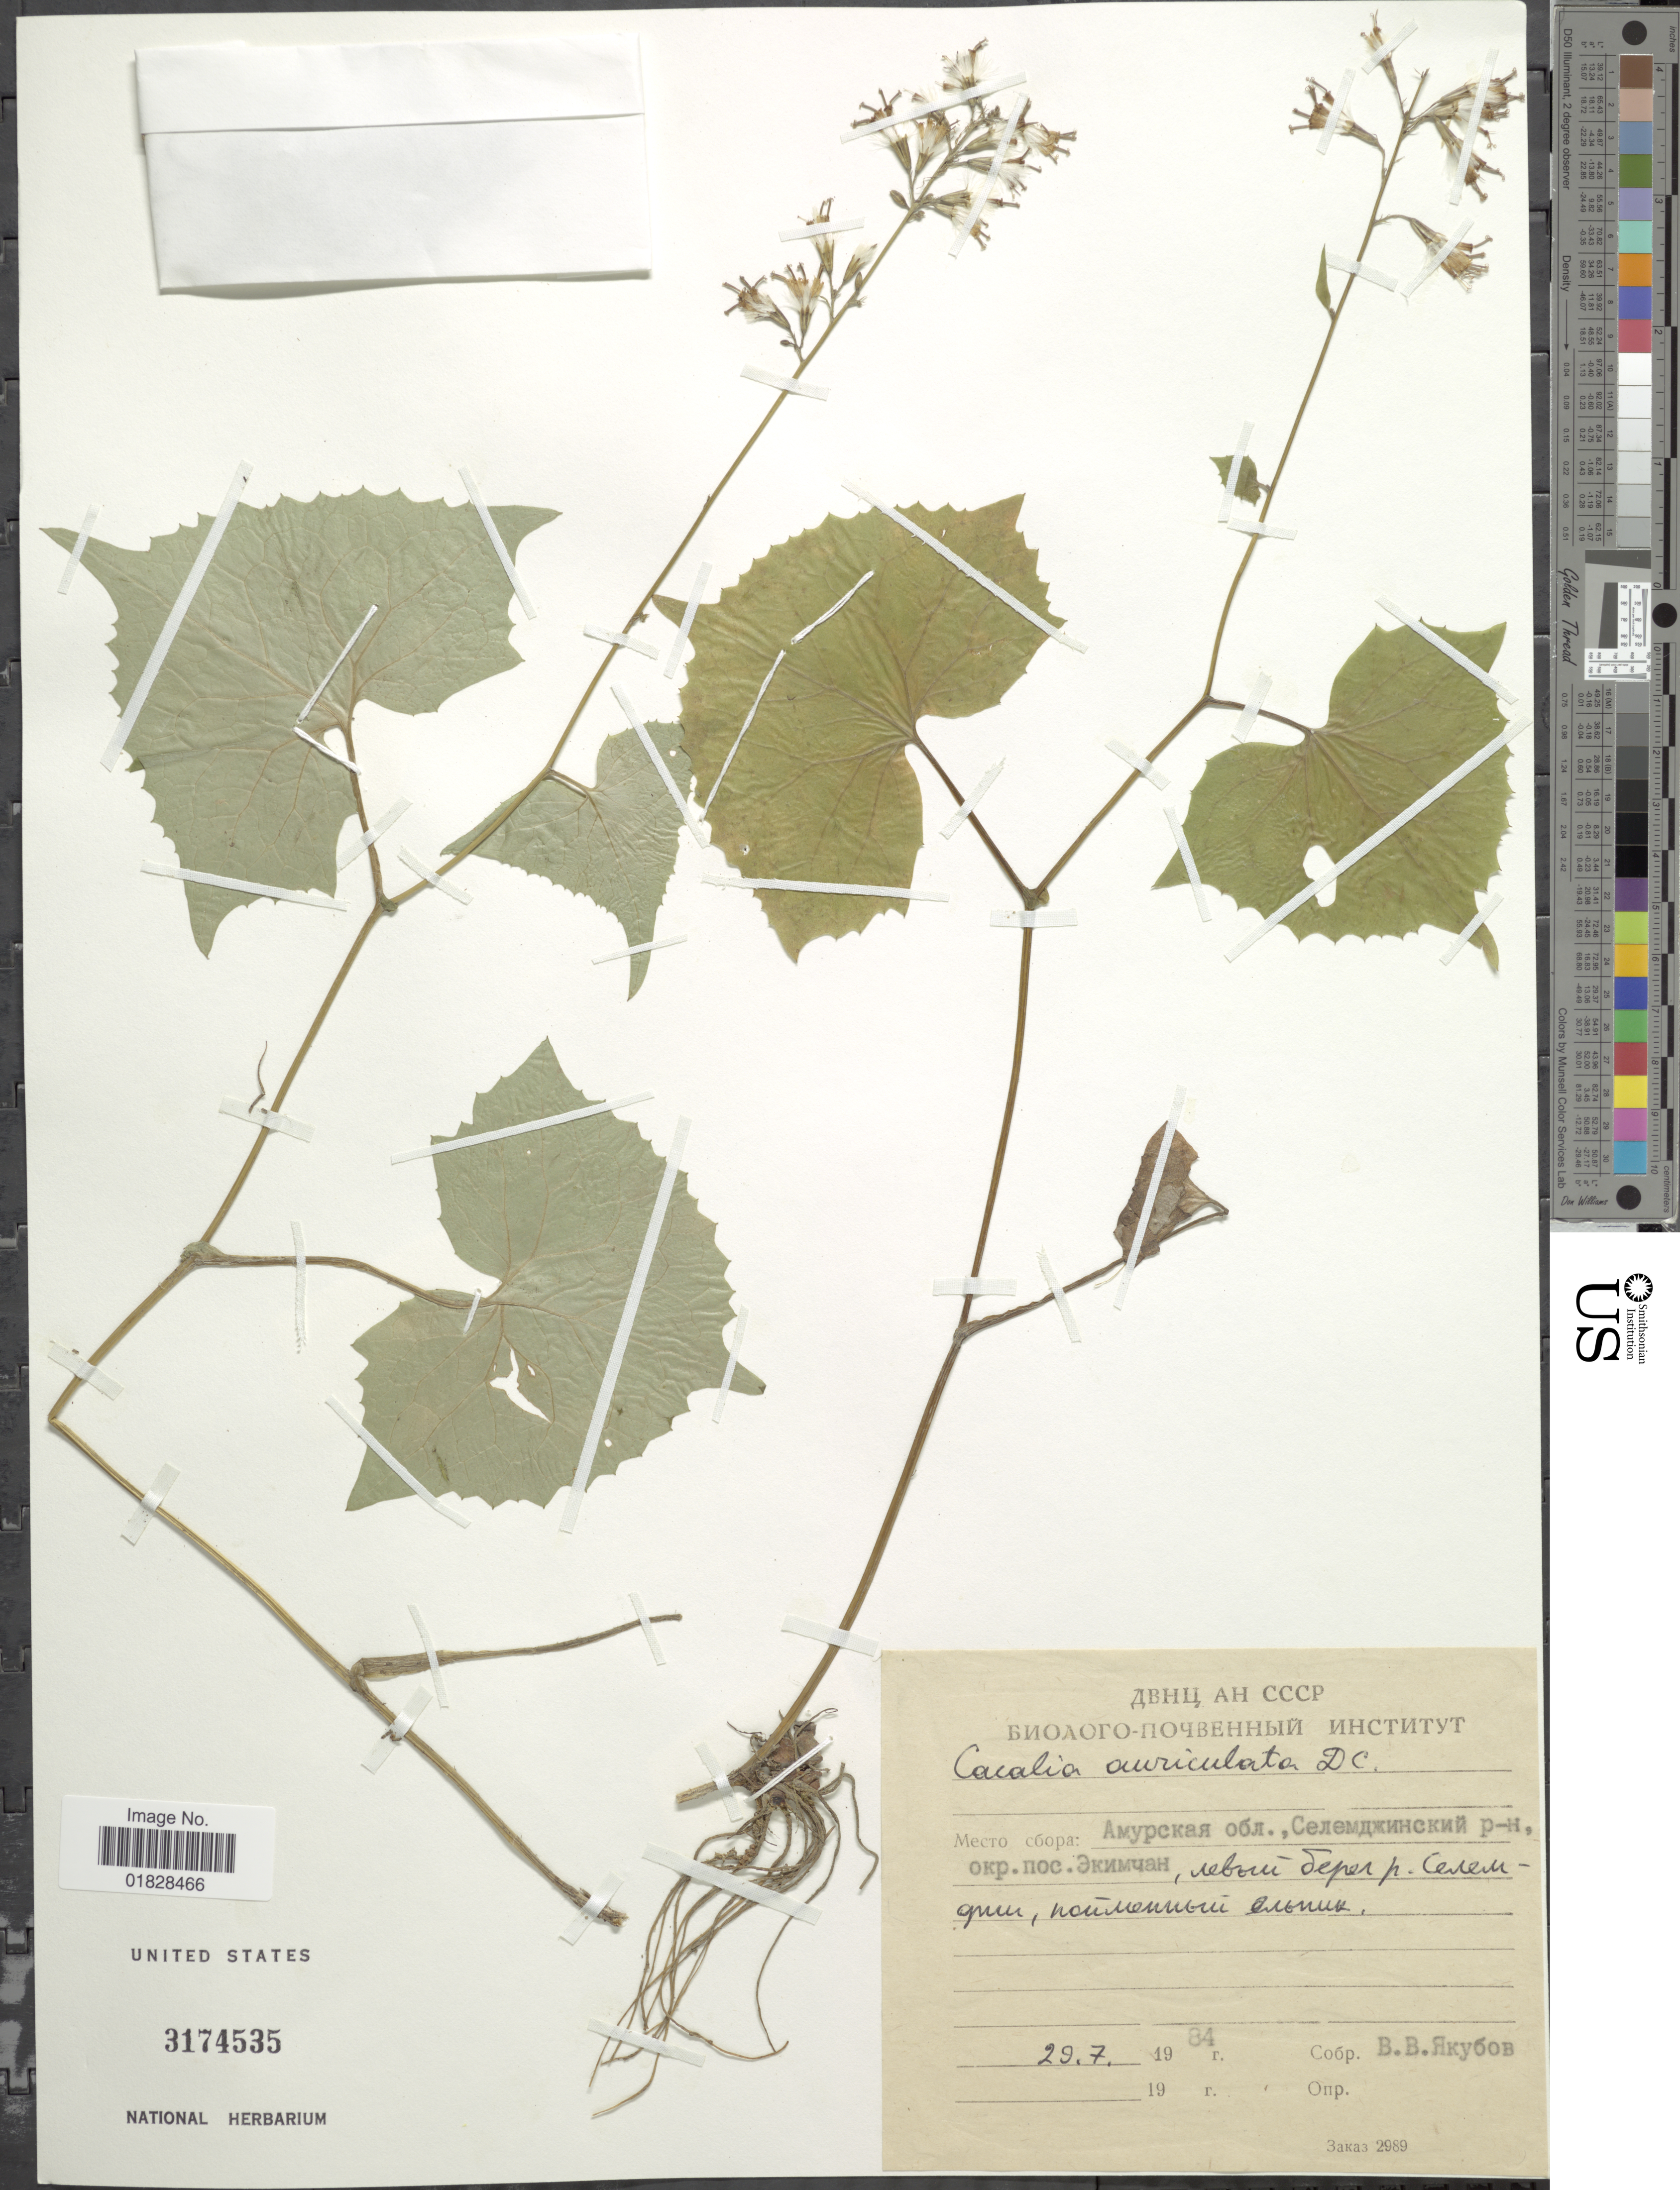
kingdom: Plantae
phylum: Tracheophyta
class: Magnoliopsida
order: Asterales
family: Asteraceae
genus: Parasenecio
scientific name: Parasenecio auriculatus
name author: (DC.) H. Koyama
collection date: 1984-07-29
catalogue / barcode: US 3174535